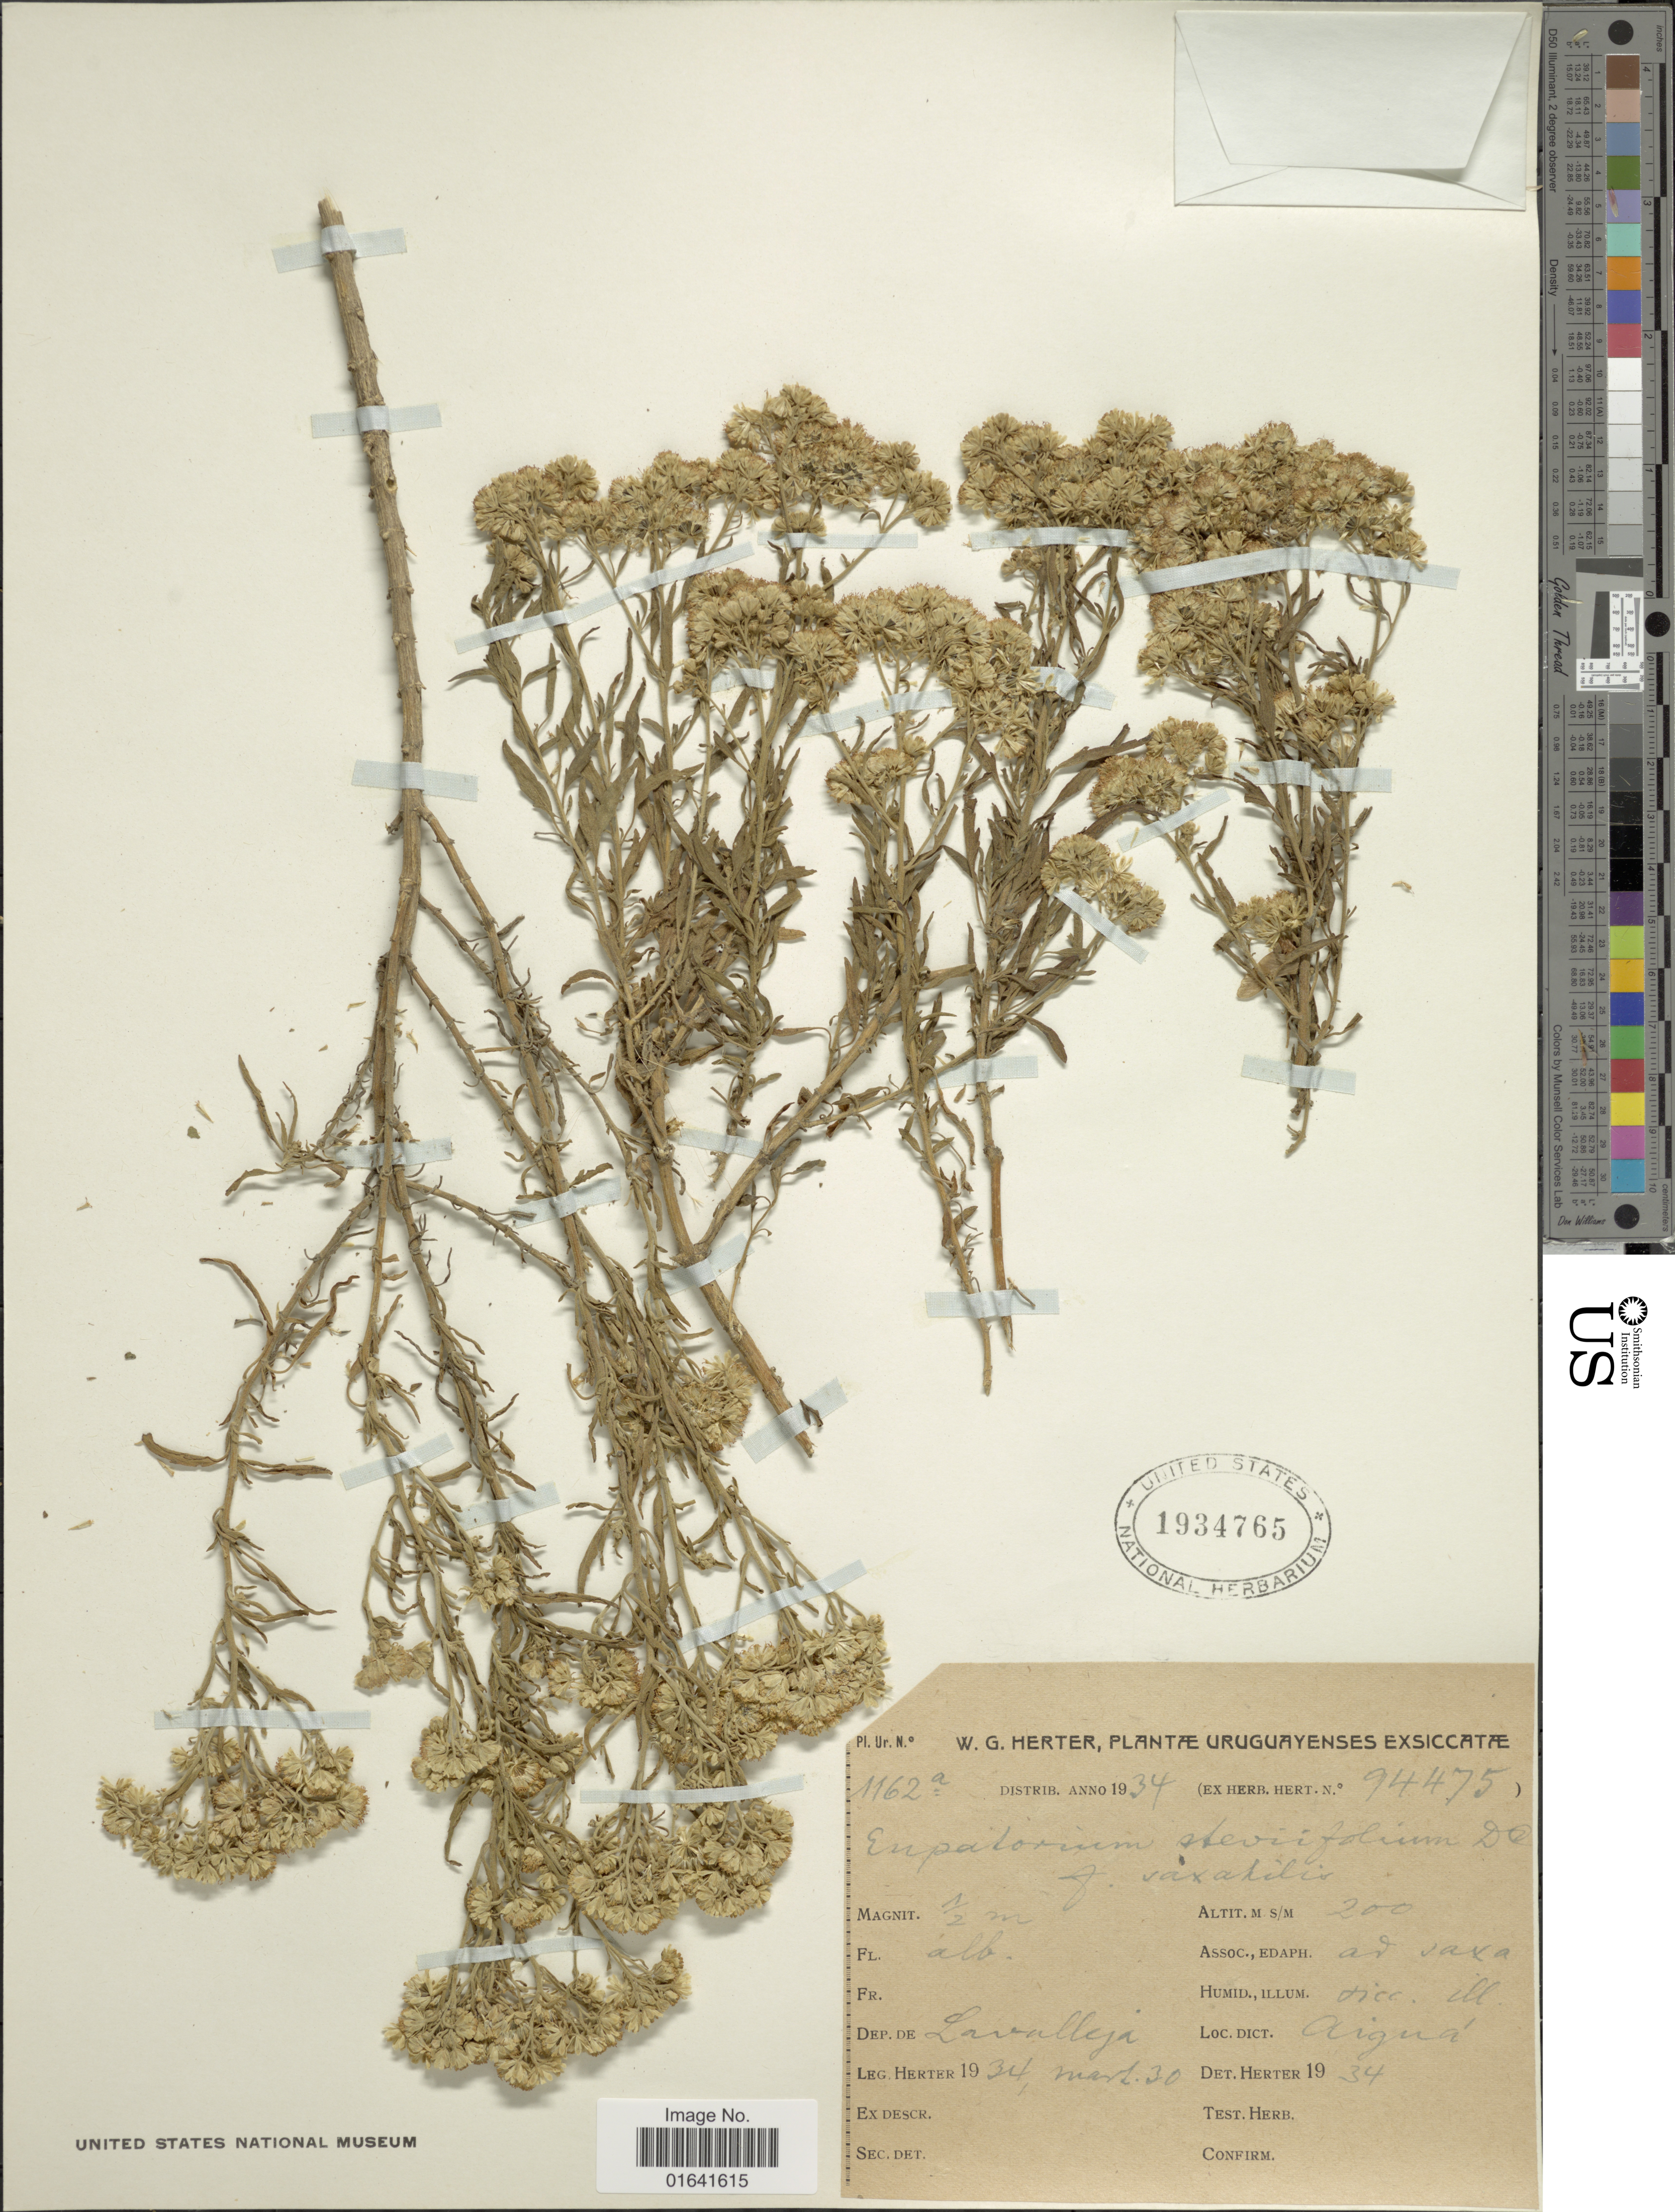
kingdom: Plantae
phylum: Tracheophyta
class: Magnoliopsida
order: Asterales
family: Asteraceae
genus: Hatschbachiella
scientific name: Hatschbachiella tweedieana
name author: (Hook. & Arn.) R.M. King & H. Rob.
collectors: W. G. Herter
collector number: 1162a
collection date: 1934-03-30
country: Uruguay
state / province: Lavalleja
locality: Dep de Lavalleja, Aiguá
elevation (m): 200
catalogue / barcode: US 1934765